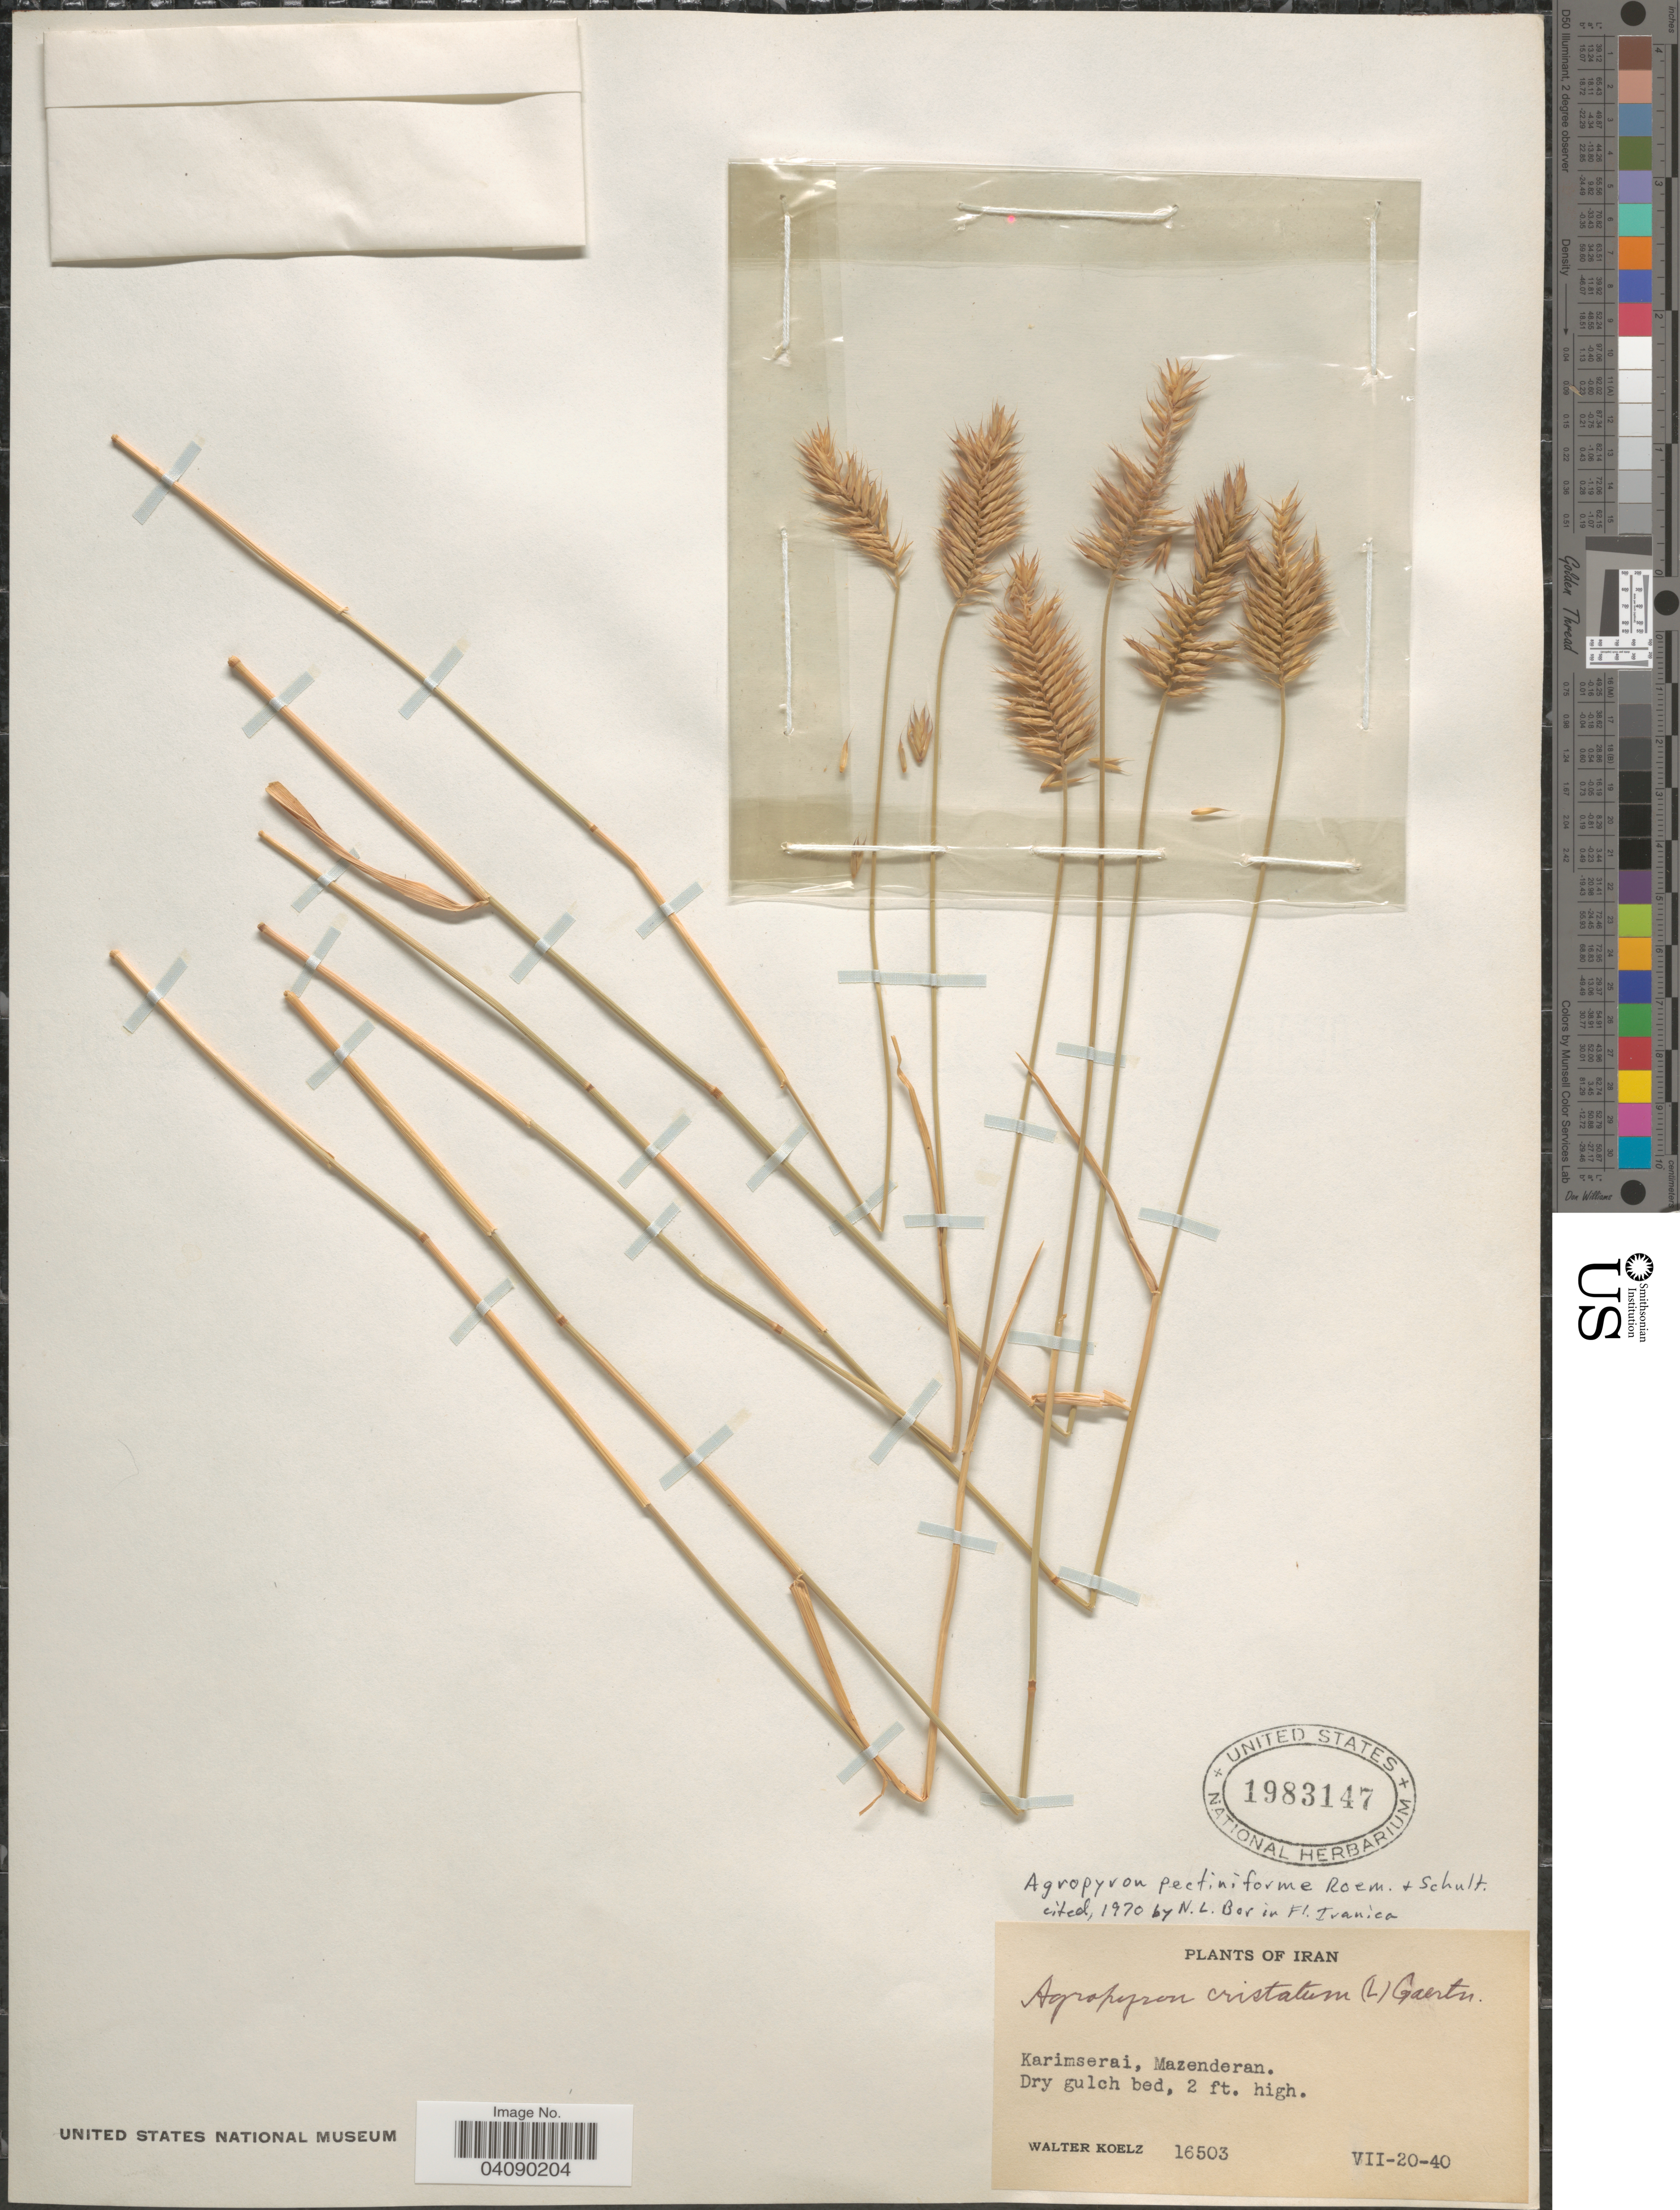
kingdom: Plantae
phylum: Tracheophyta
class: Liliopsida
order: Poales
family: Poaceae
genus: Agropyron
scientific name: Agropyron cristatum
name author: (L.) Gaertn.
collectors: W. N. Koelz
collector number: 16503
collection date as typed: Transcribed d/m/y: 20/7/40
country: Iran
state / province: Mazandaran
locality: Karimserai, Mazenderan. Dry gulch bed.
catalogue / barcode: US 1983147